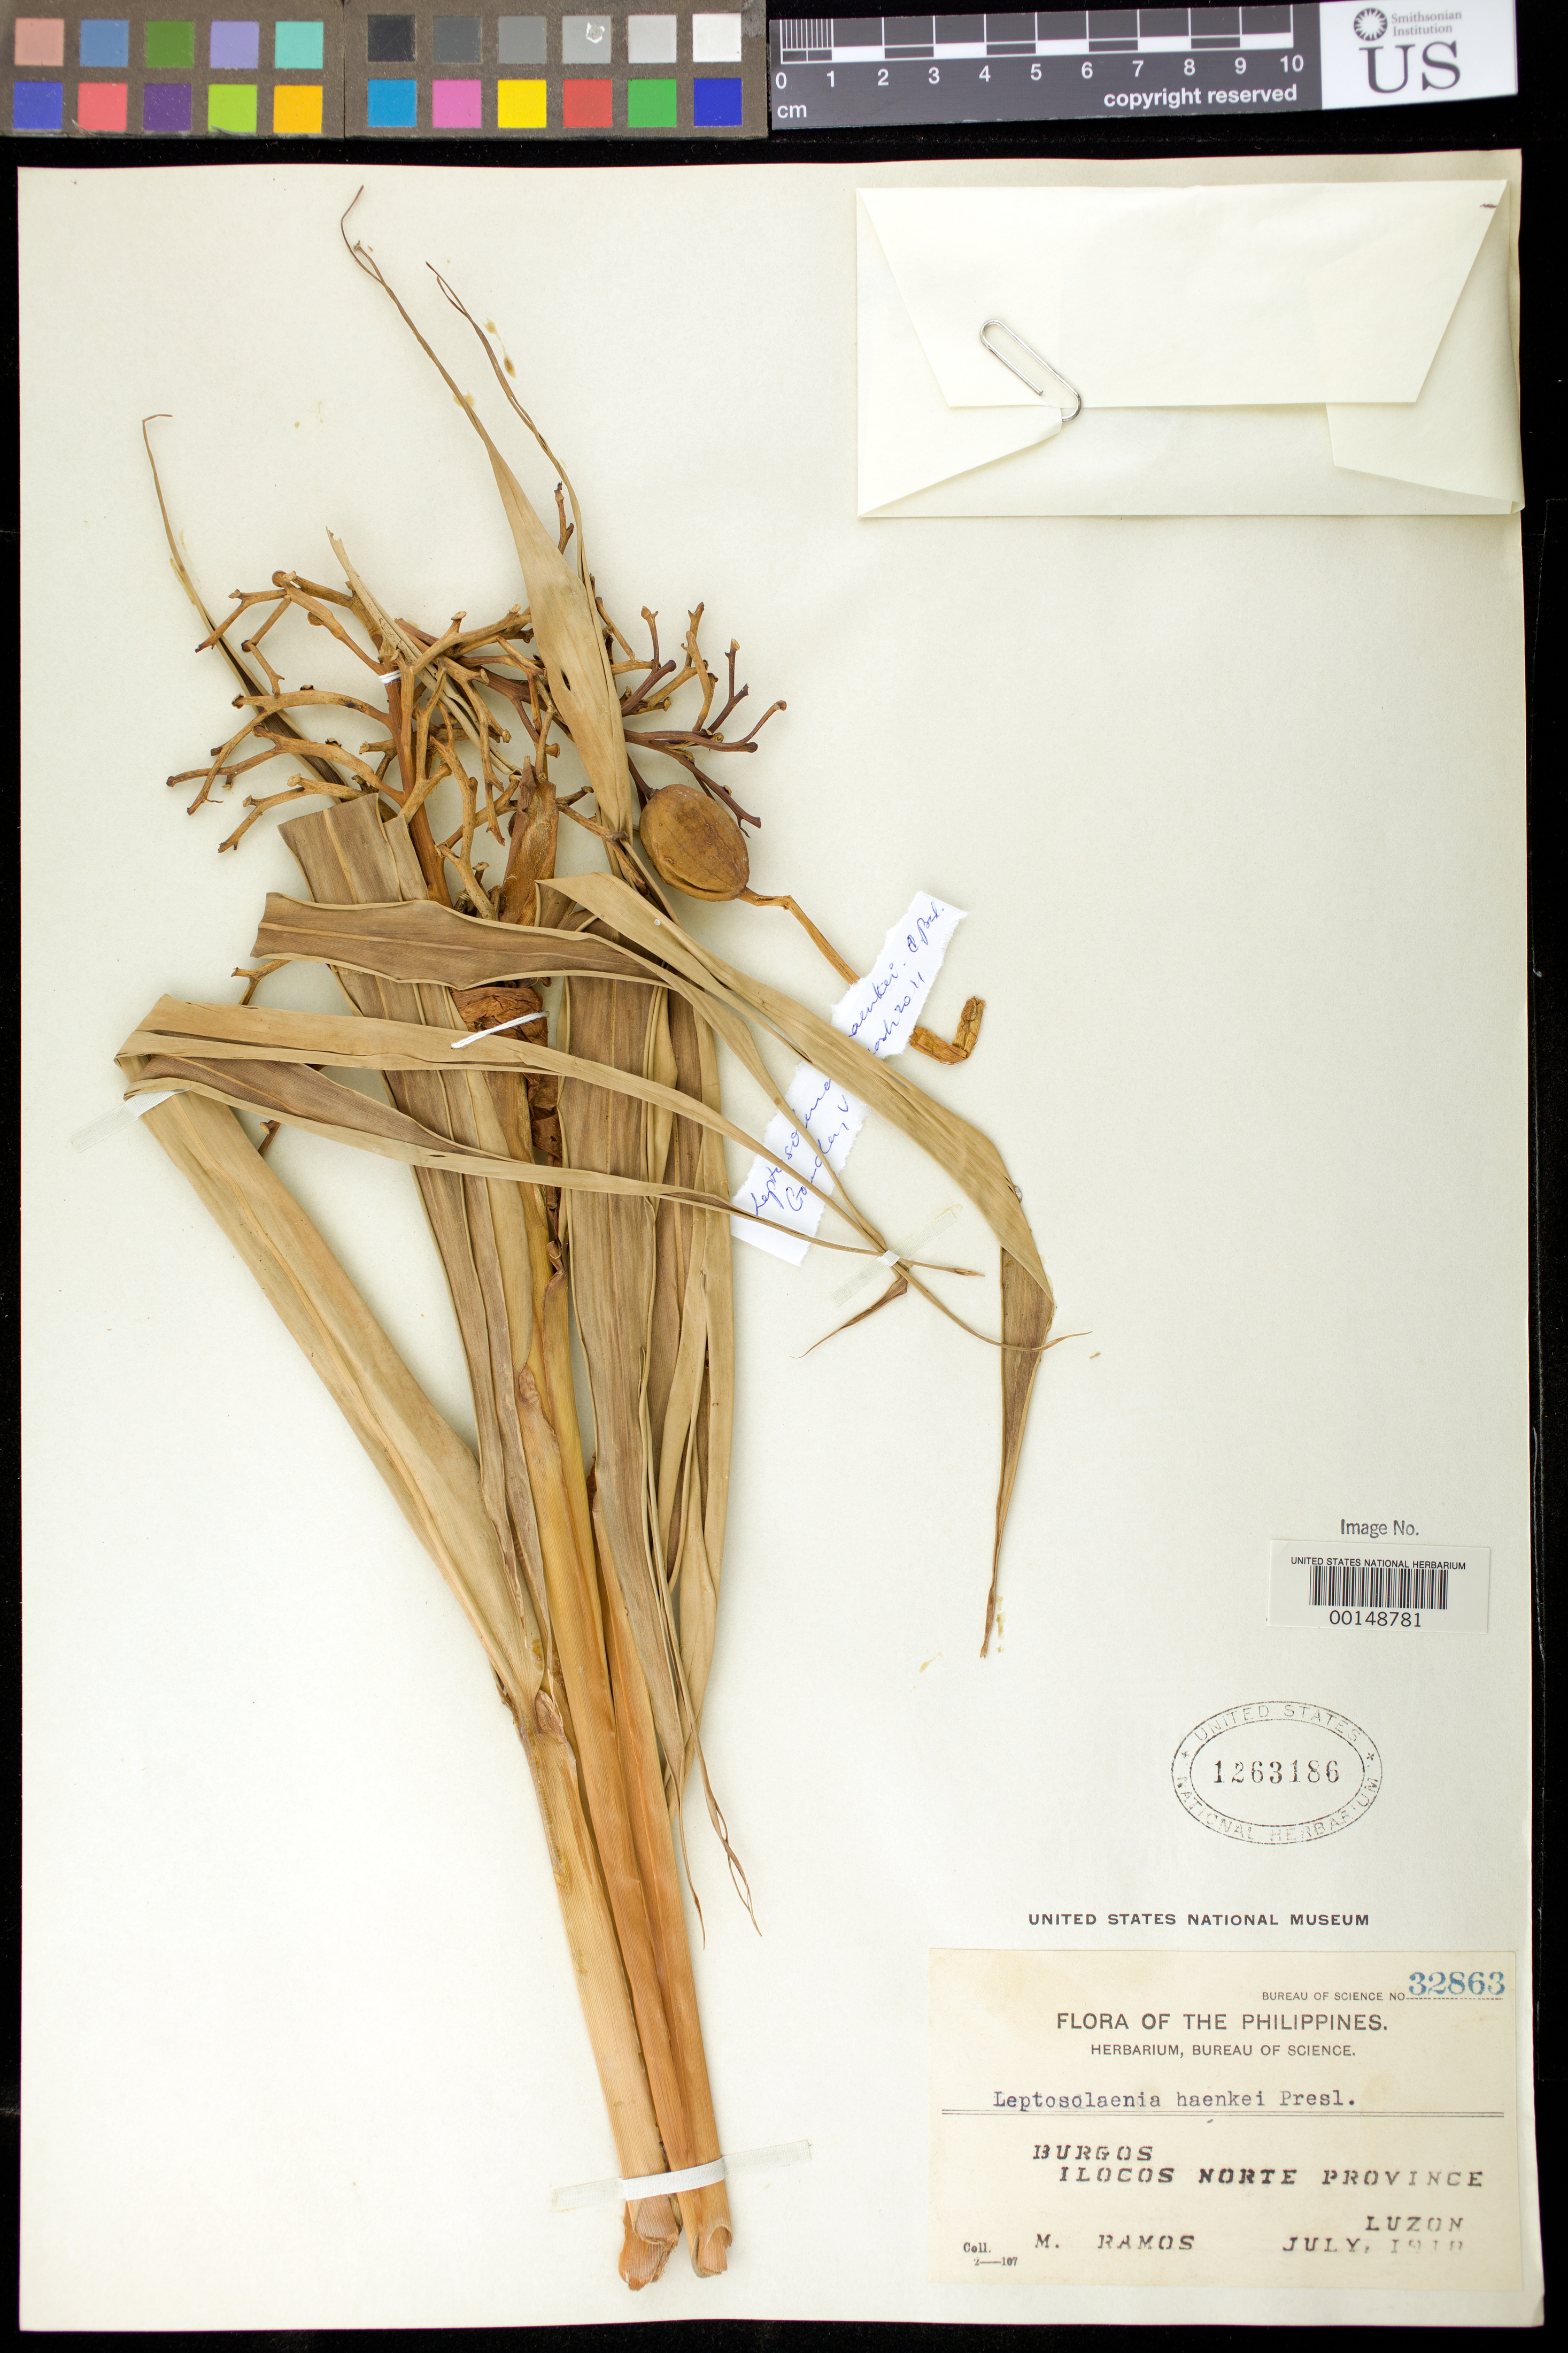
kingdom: Plantae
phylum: Tracheophyta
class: Liliopsida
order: Zingiberales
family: Zingiberaceae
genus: Leptosolena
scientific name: Leptosolena haenkei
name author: C. Presl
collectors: M. Ramos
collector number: Bur. Sci. 32864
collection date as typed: Jul 1918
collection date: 1918-07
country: Philippines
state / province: Ilocos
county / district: Ilocos Norte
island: Luzon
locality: Burgos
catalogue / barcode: US 1263186